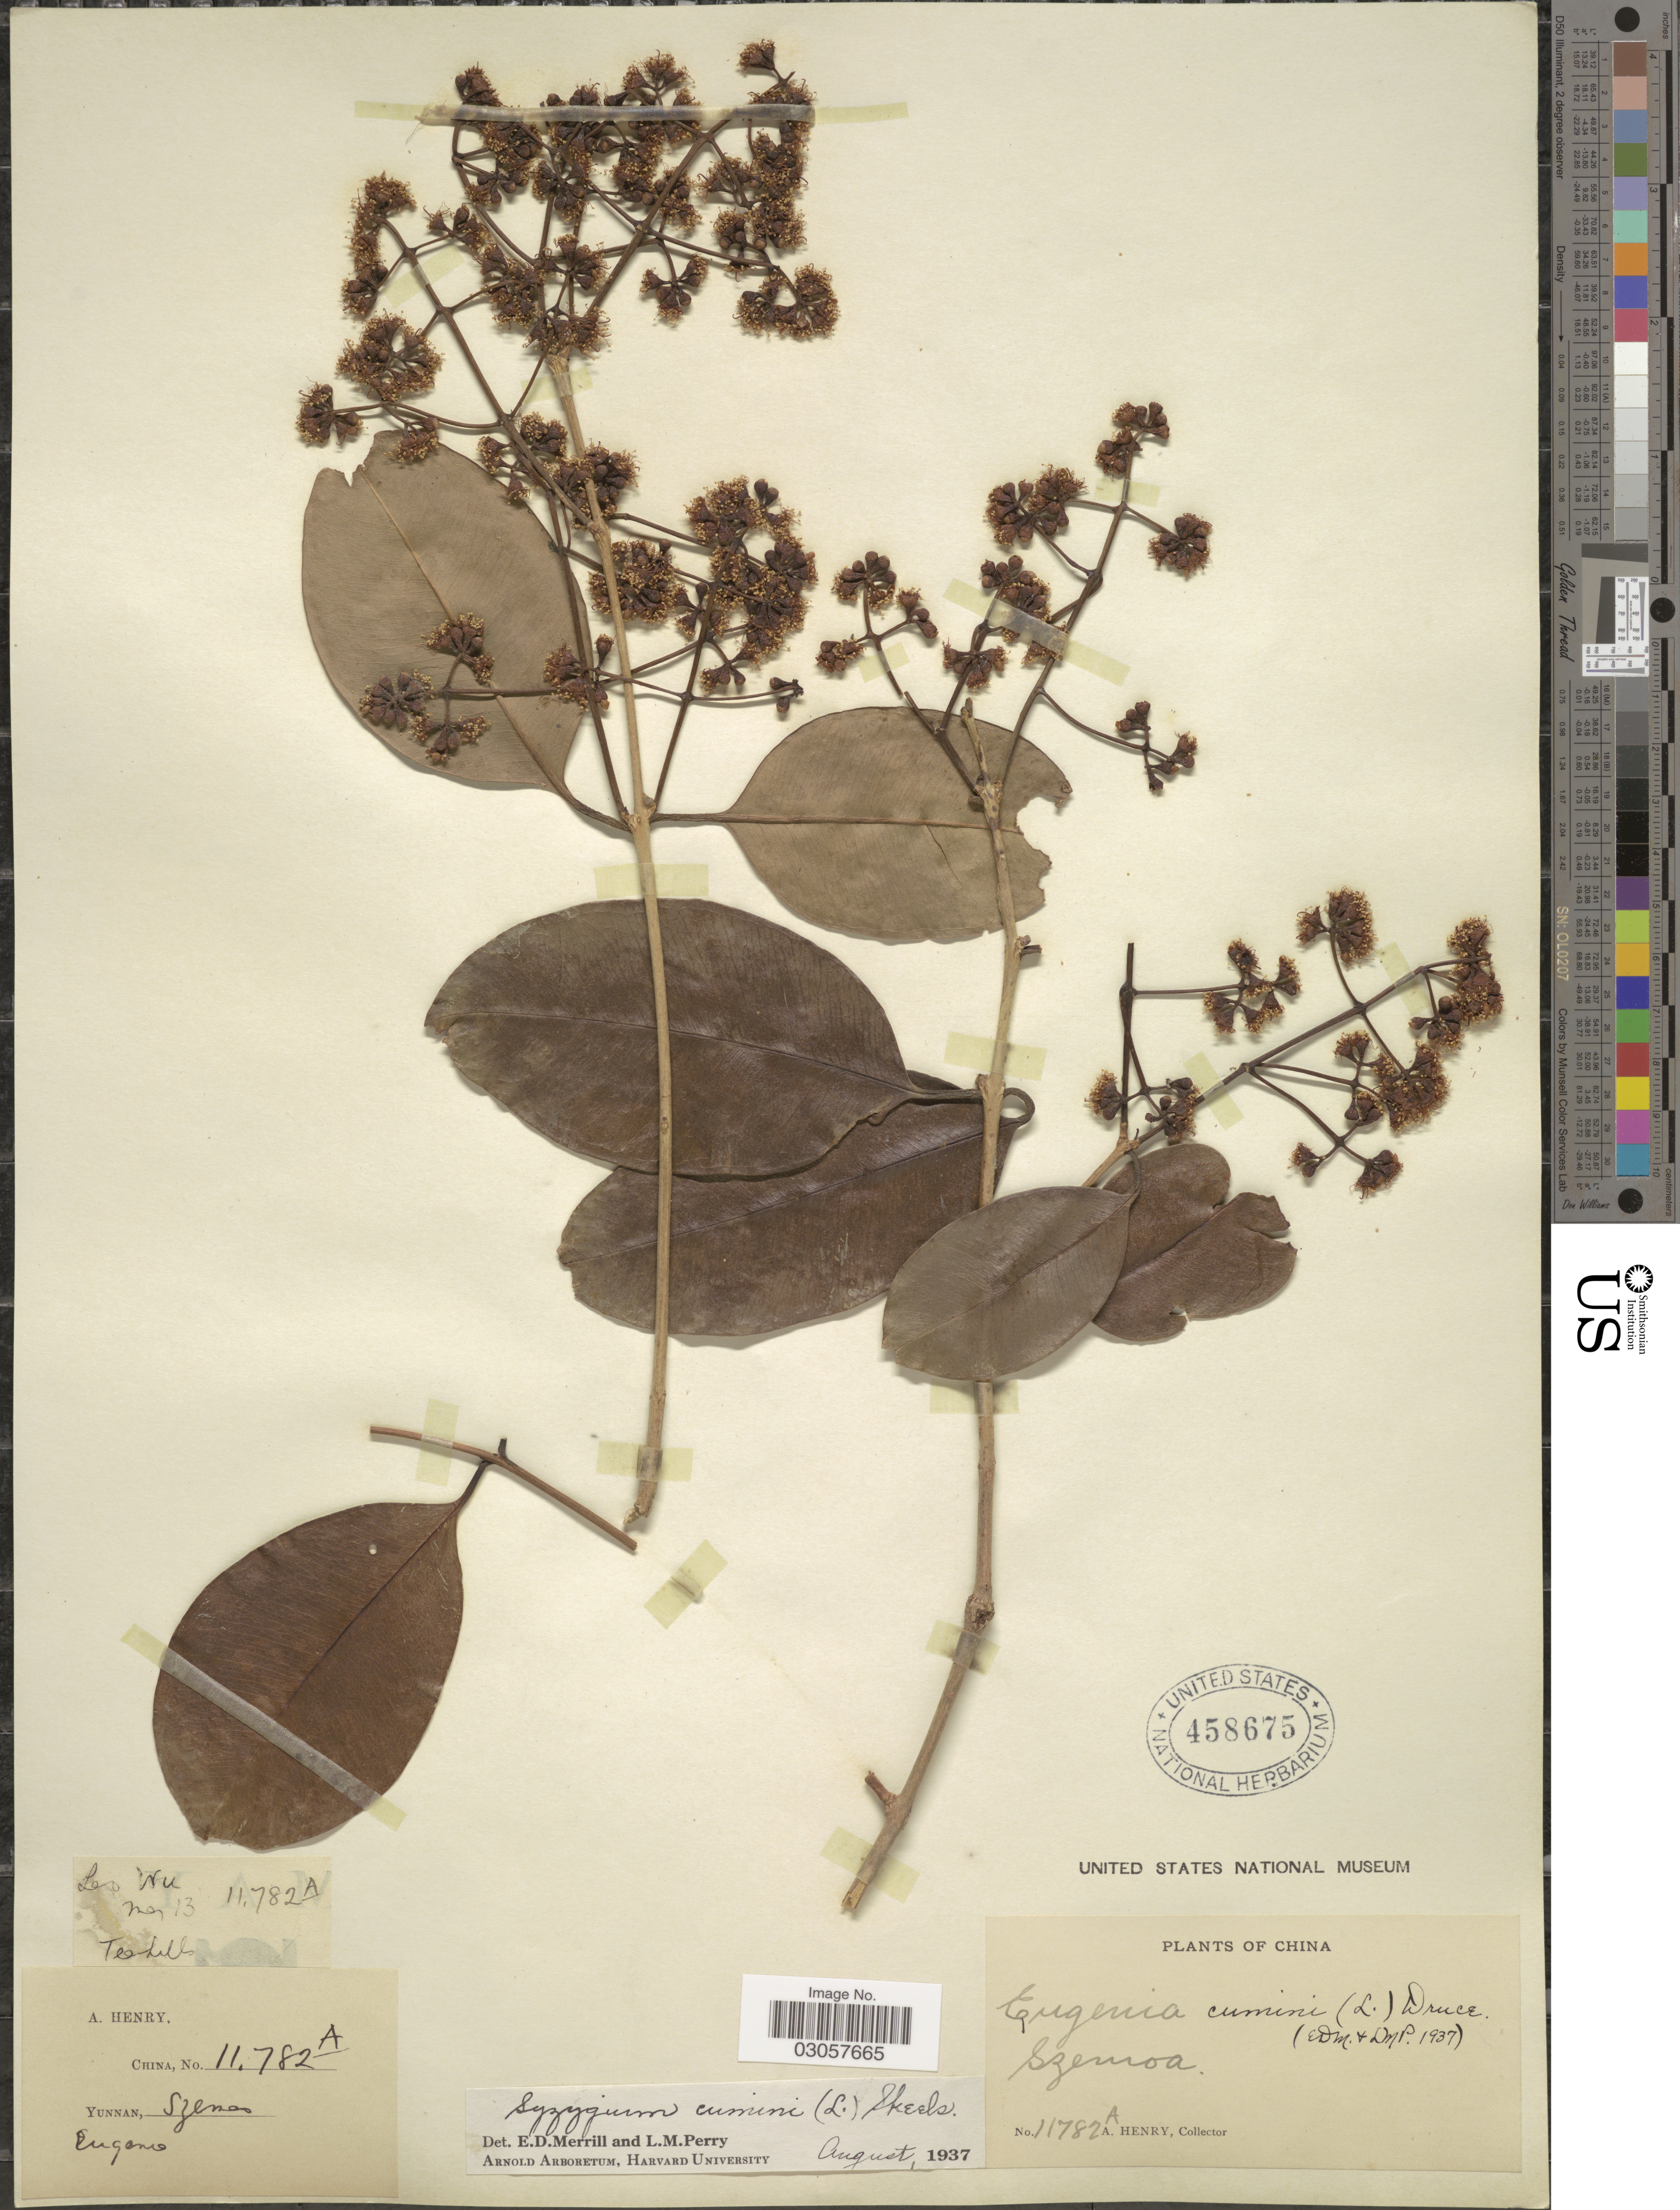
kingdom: Plantae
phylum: Tracheophyta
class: Magnoliopsida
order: Myrtales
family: Myrtaceae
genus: Syzygium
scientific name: Syzygium cumini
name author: (L.) Skeels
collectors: A. Henry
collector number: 11782 A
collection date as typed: Transcribed d/m/y: /3/13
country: China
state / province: Yunnan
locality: Szemoa. Leo Wu. Tea hills.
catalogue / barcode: US 458675